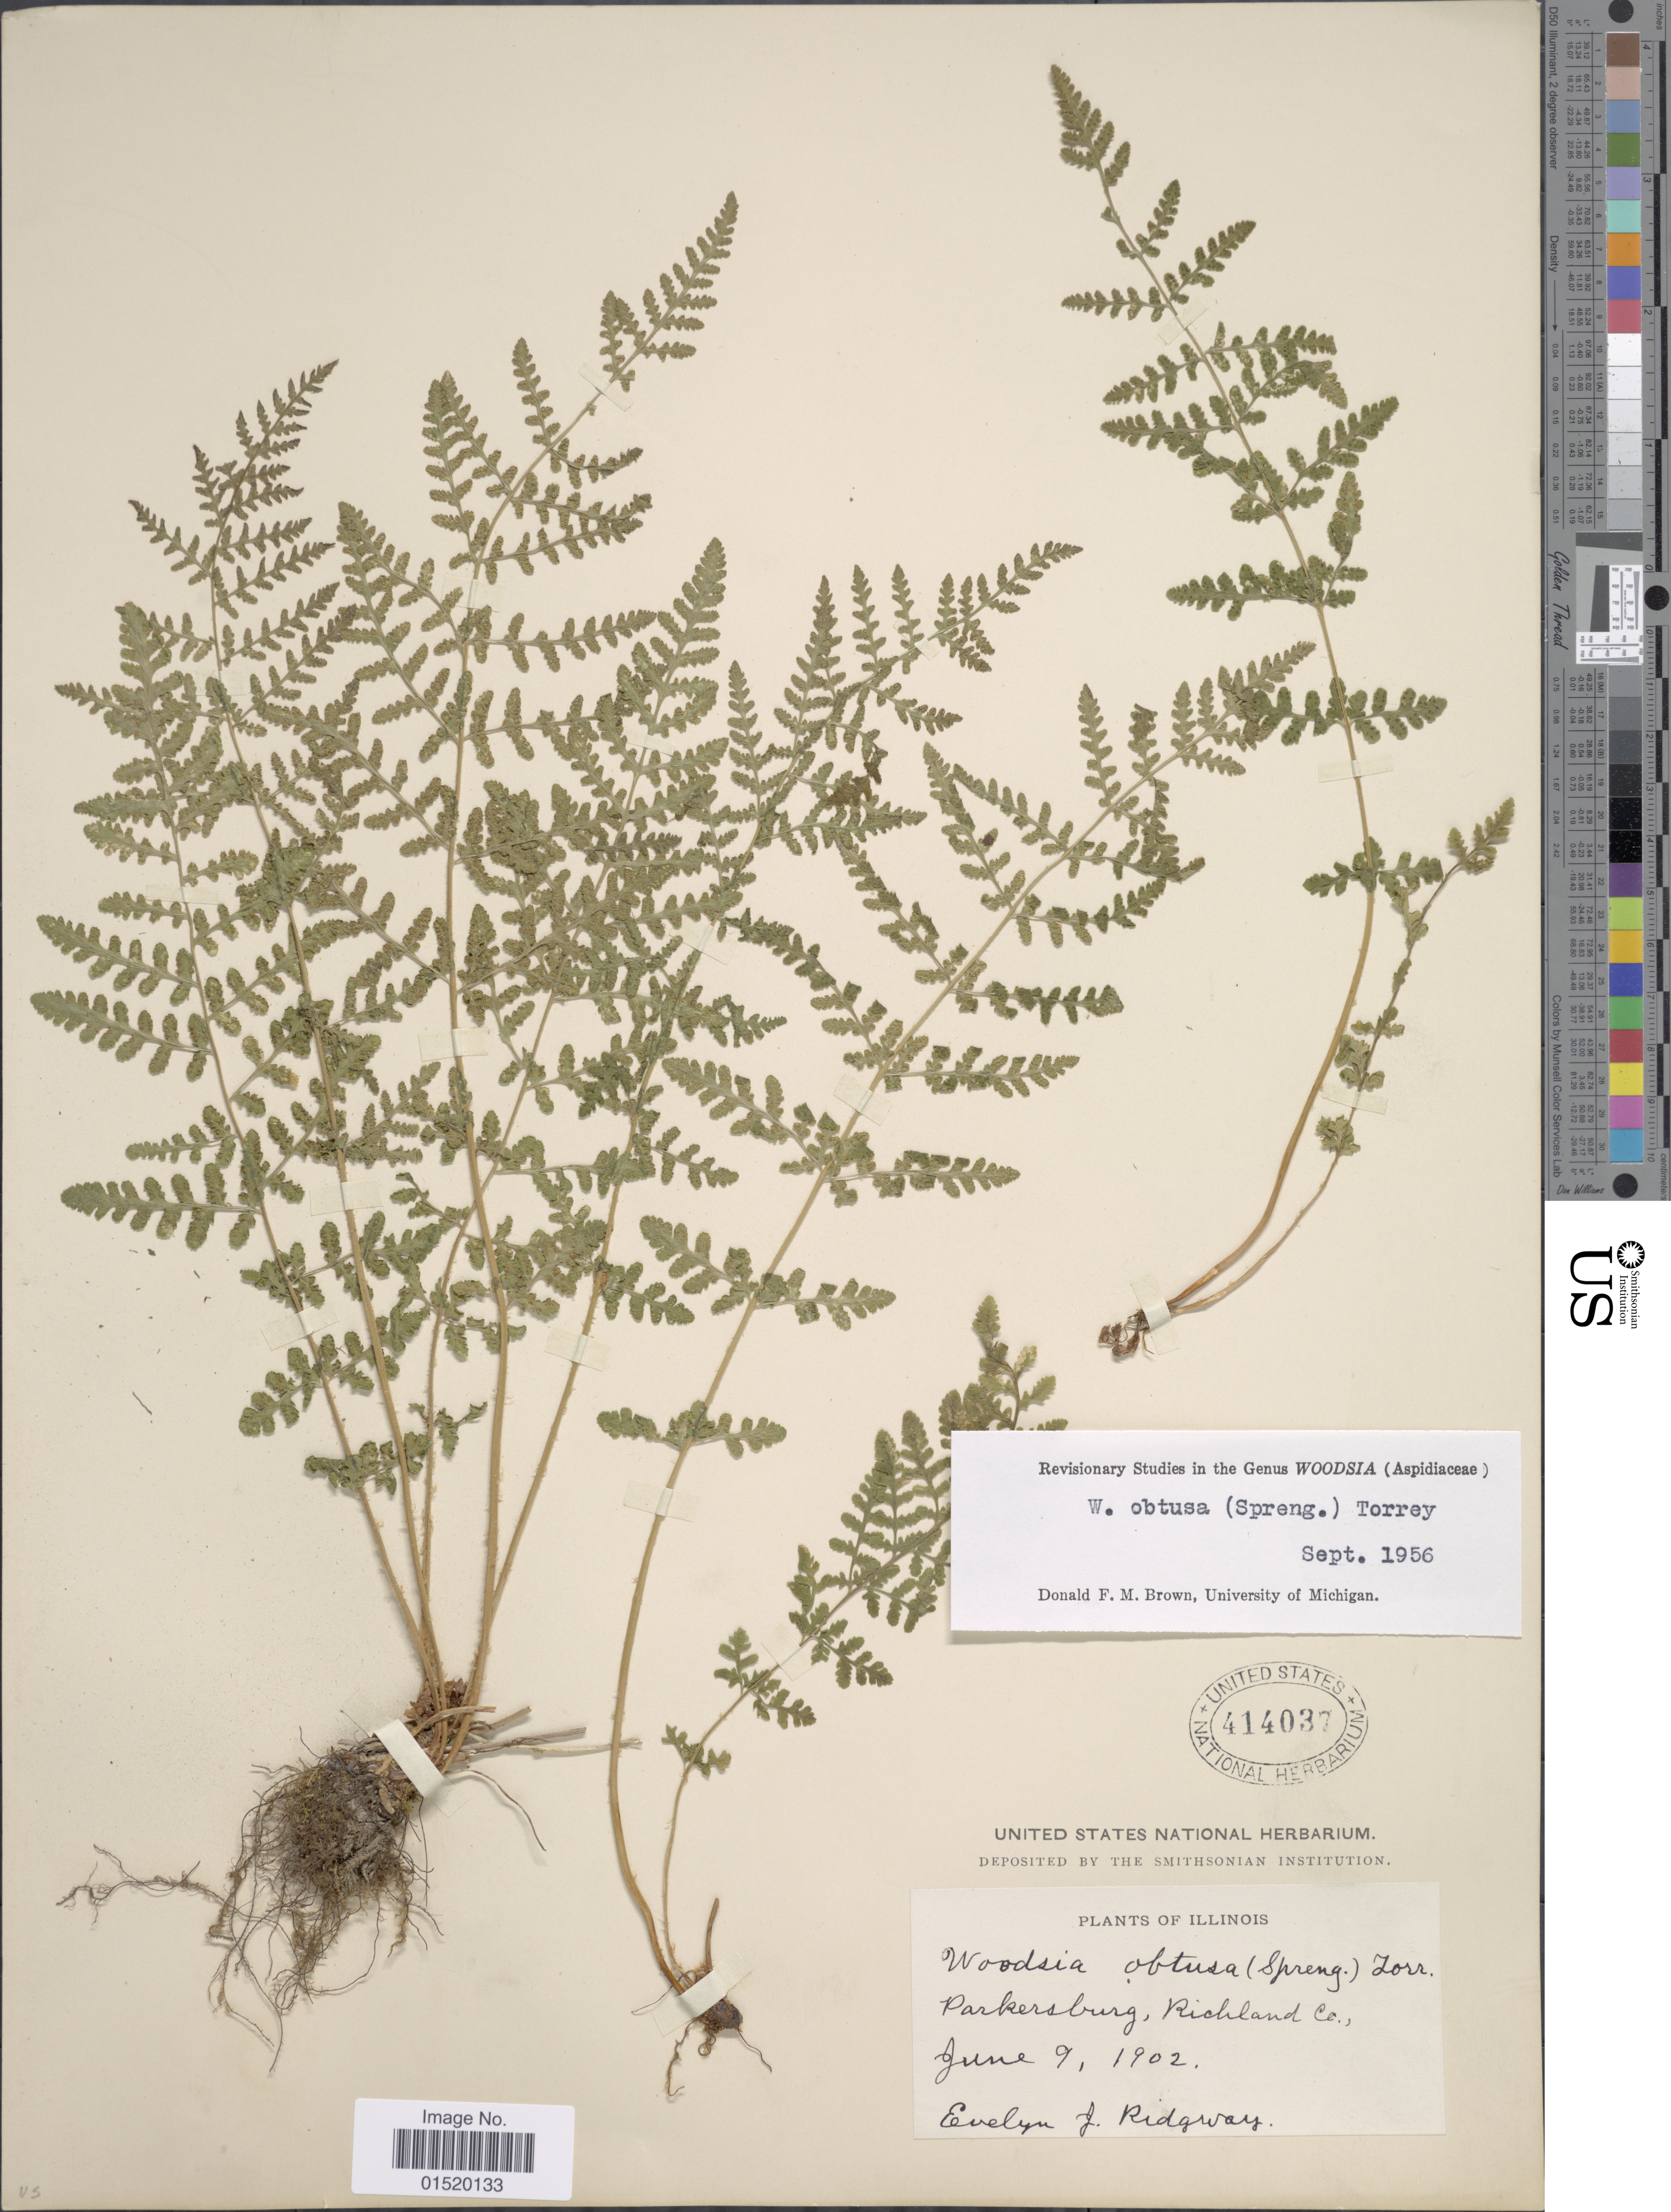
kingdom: Plantae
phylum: Tracheophyta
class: Polypodiopsida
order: Polypodiales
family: Woodsiaceae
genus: Woodsia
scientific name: Woodsia obtusa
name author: (Spreng.) Torr.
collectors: E. Ridgway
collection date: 1902-06-09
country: United States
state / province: Illinois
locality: Parkersburg, Richland co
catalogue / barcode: US 414037